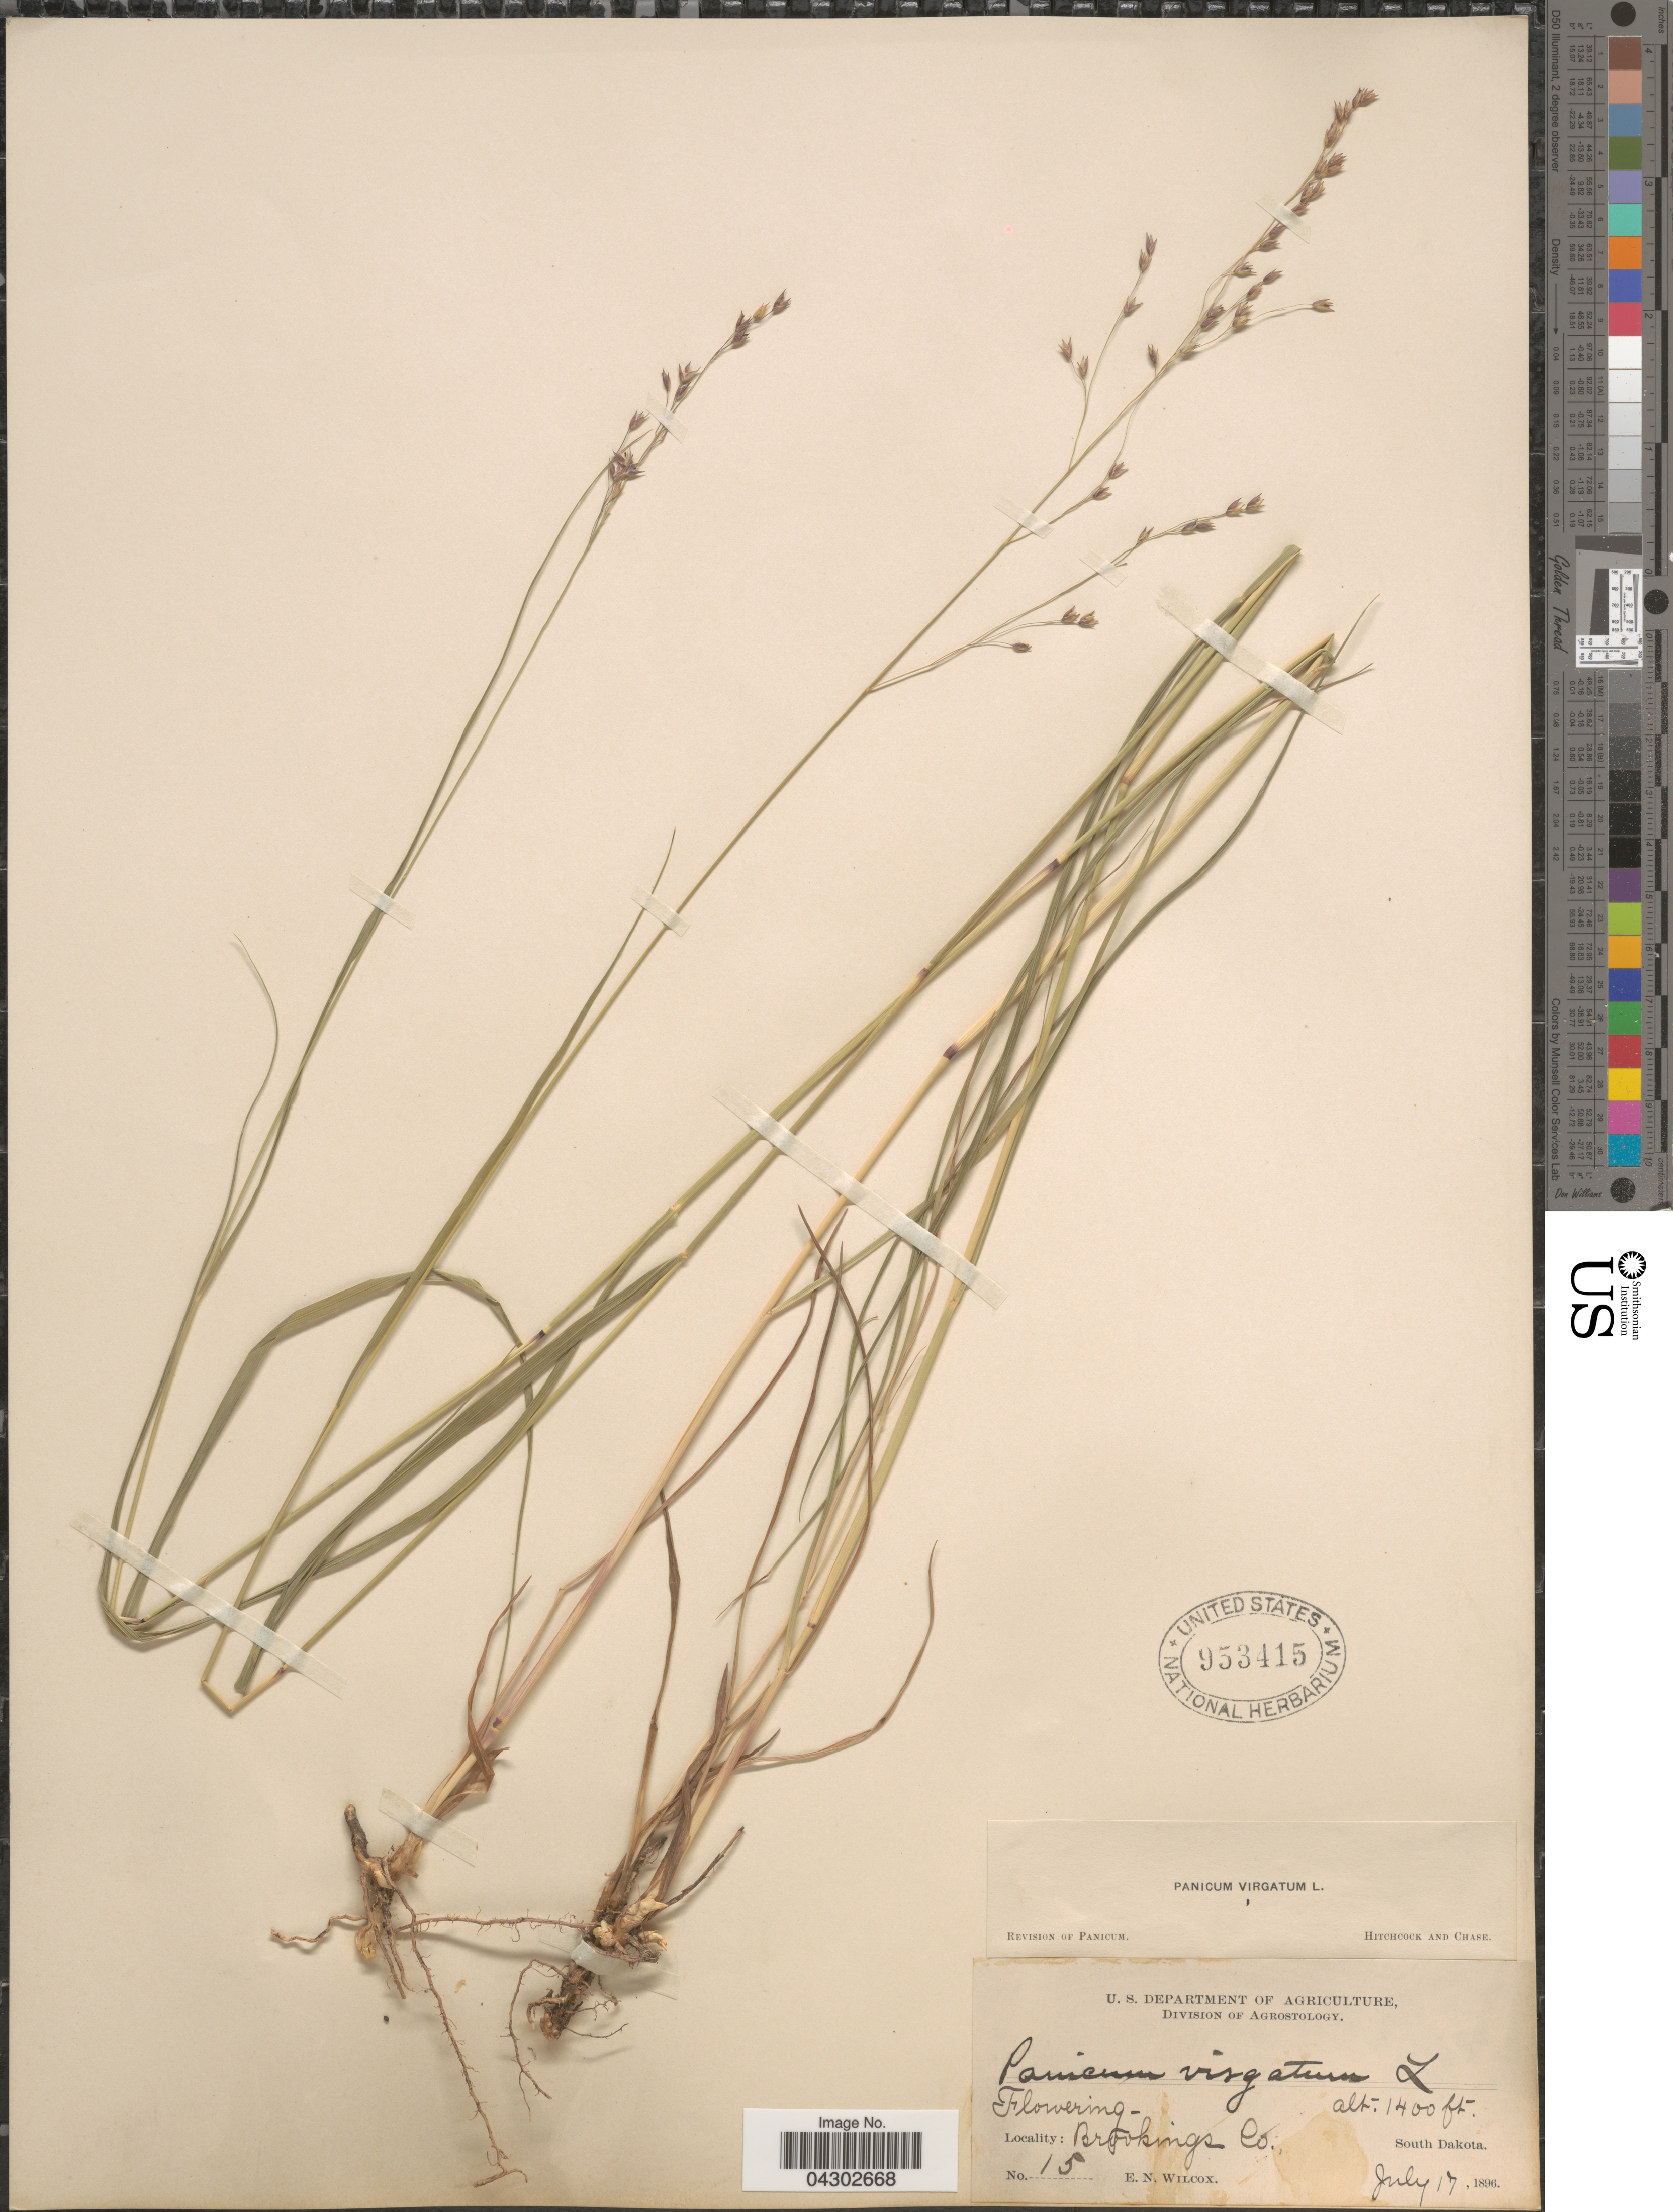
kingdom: Plantae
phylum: Tracheophyta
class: Liliopsida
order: Poales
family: Poaceae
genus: Panicum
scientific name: Panicum virgatum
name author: L.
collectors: E. Wilcox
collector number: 15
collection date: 1896-07-17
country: United States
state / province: South Dakota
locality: Brookings Co.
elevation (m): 427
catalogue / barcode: US 953415